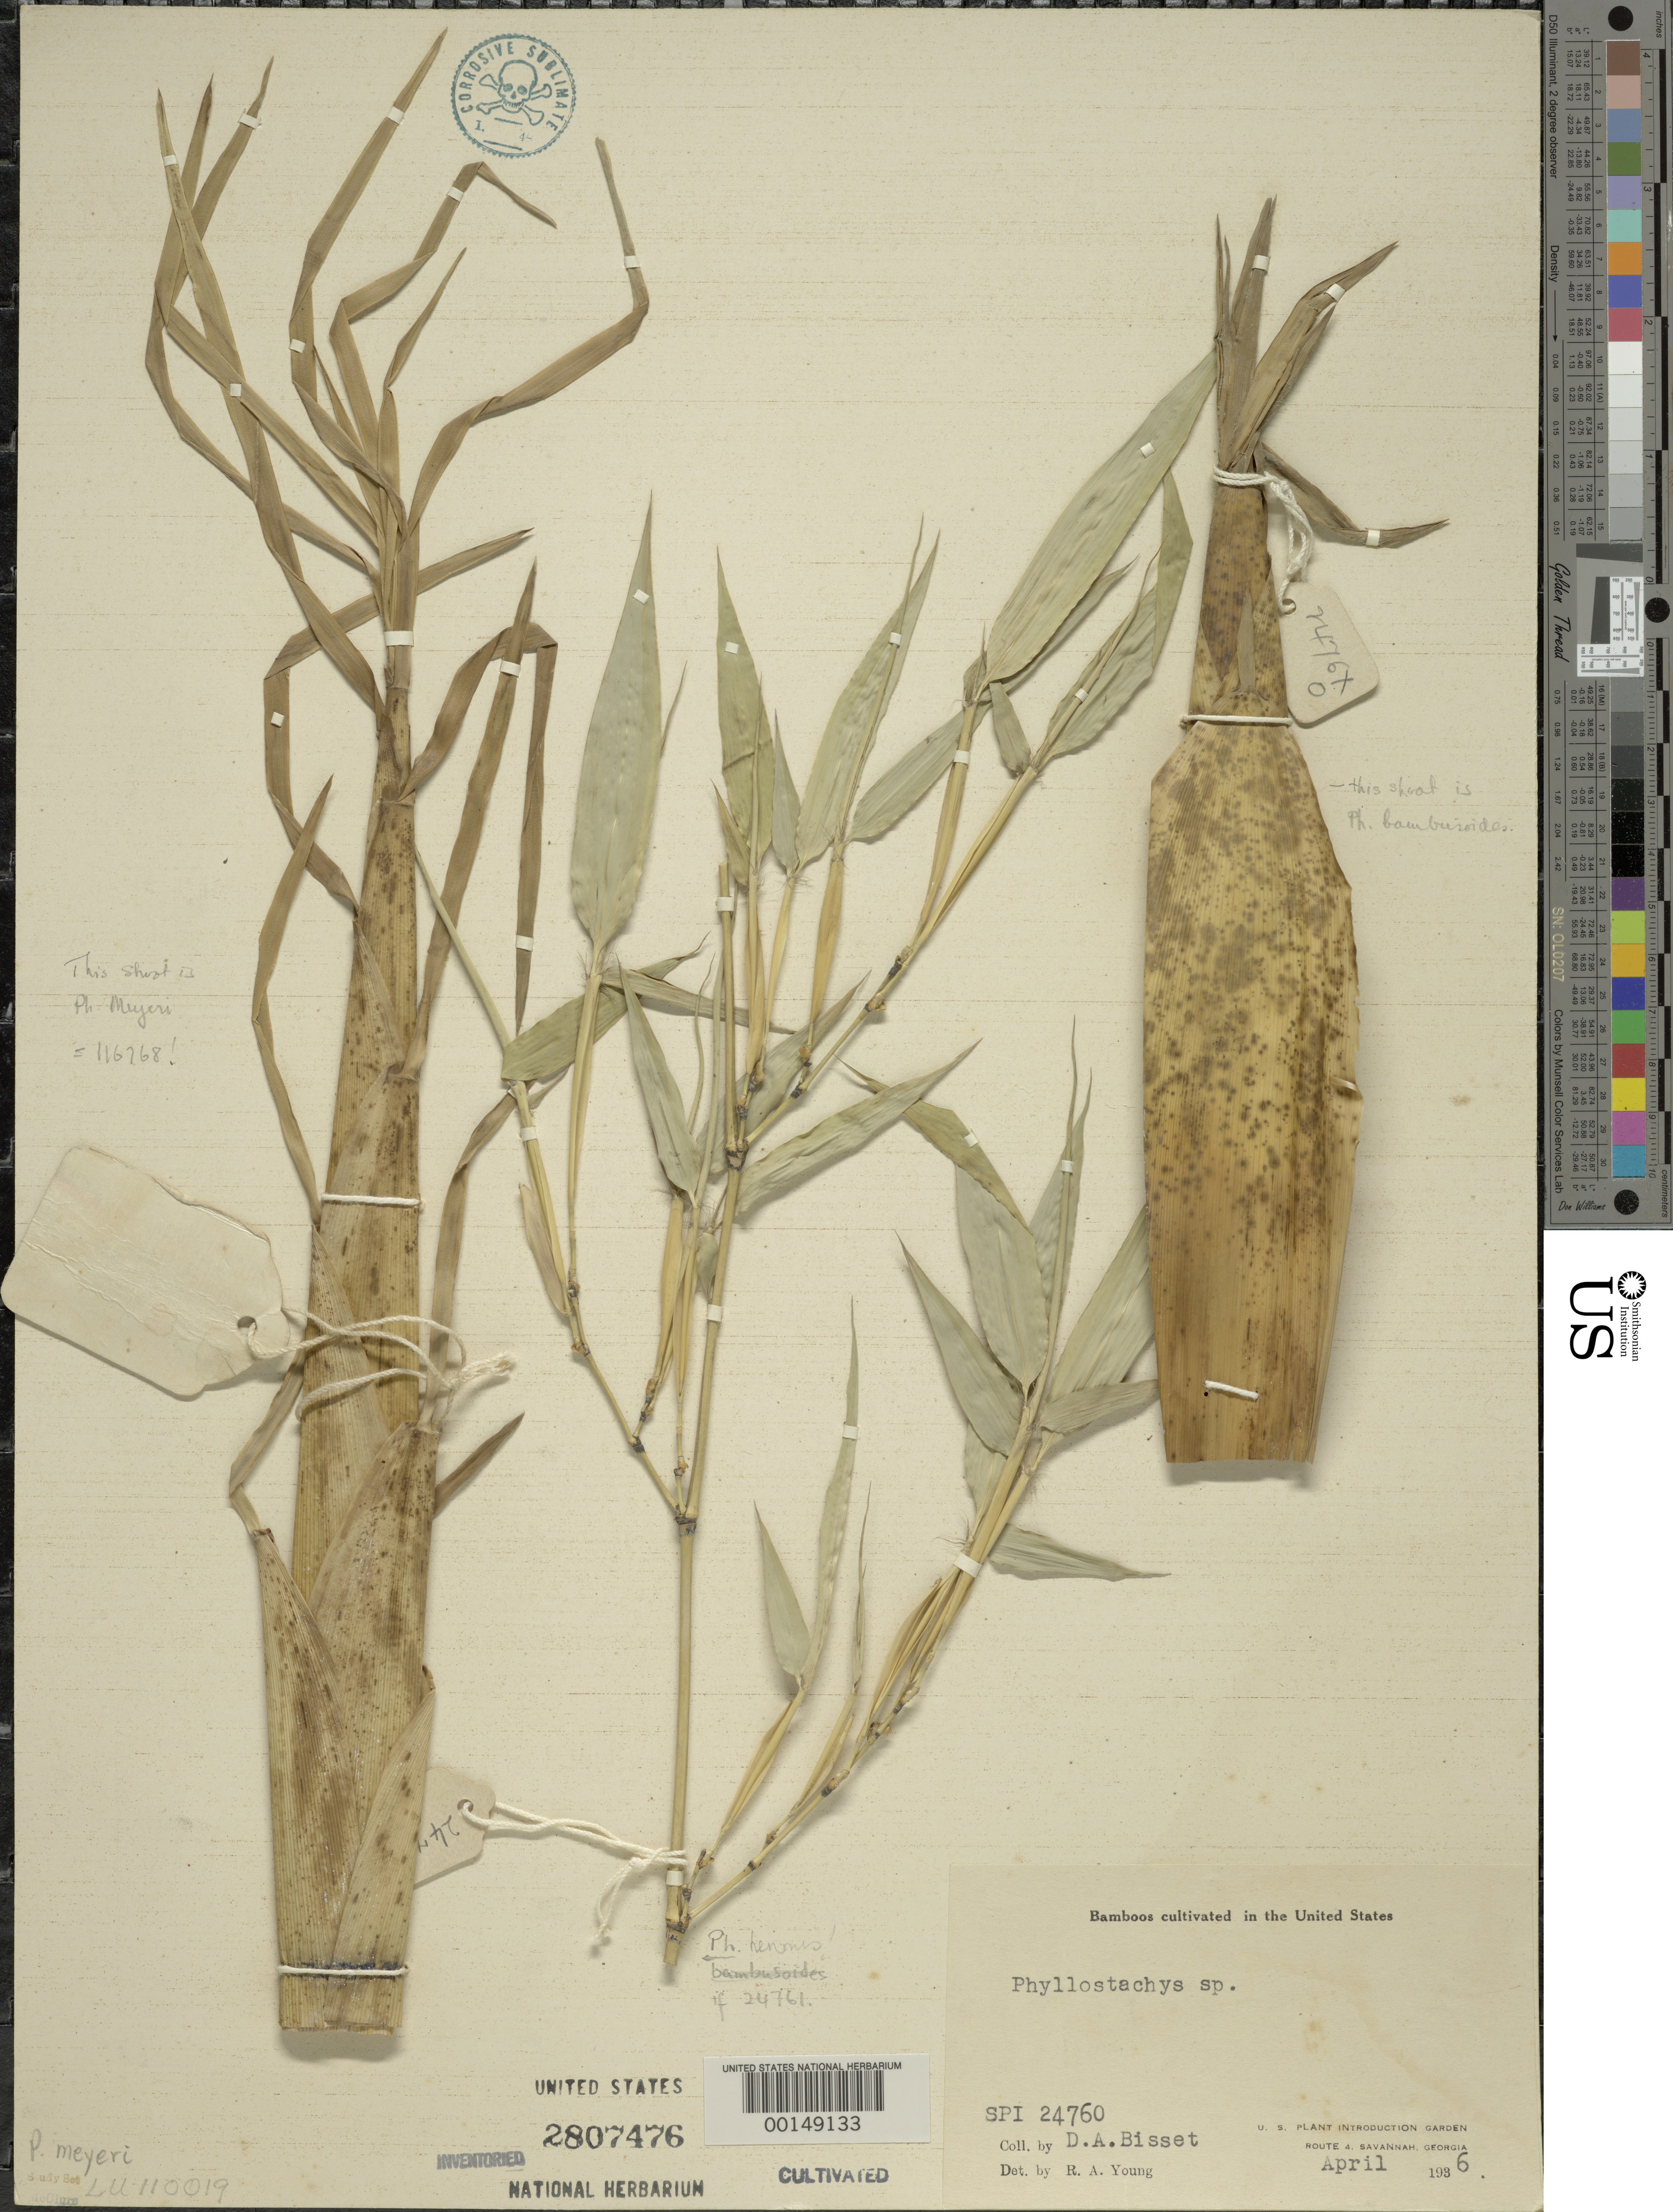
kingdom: Plantae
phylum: Tracheophyta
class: Liliopsida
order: Poales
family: Poaceae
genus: Phyllostachys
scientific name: Phyllostachys meyeri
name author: McClure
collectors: D. Bisset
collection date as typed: Apr 1936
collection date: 1936-04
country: United States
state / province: Georgia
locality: Savannah, Barbour Lathrop P.I. garden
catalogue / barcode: US 2807476